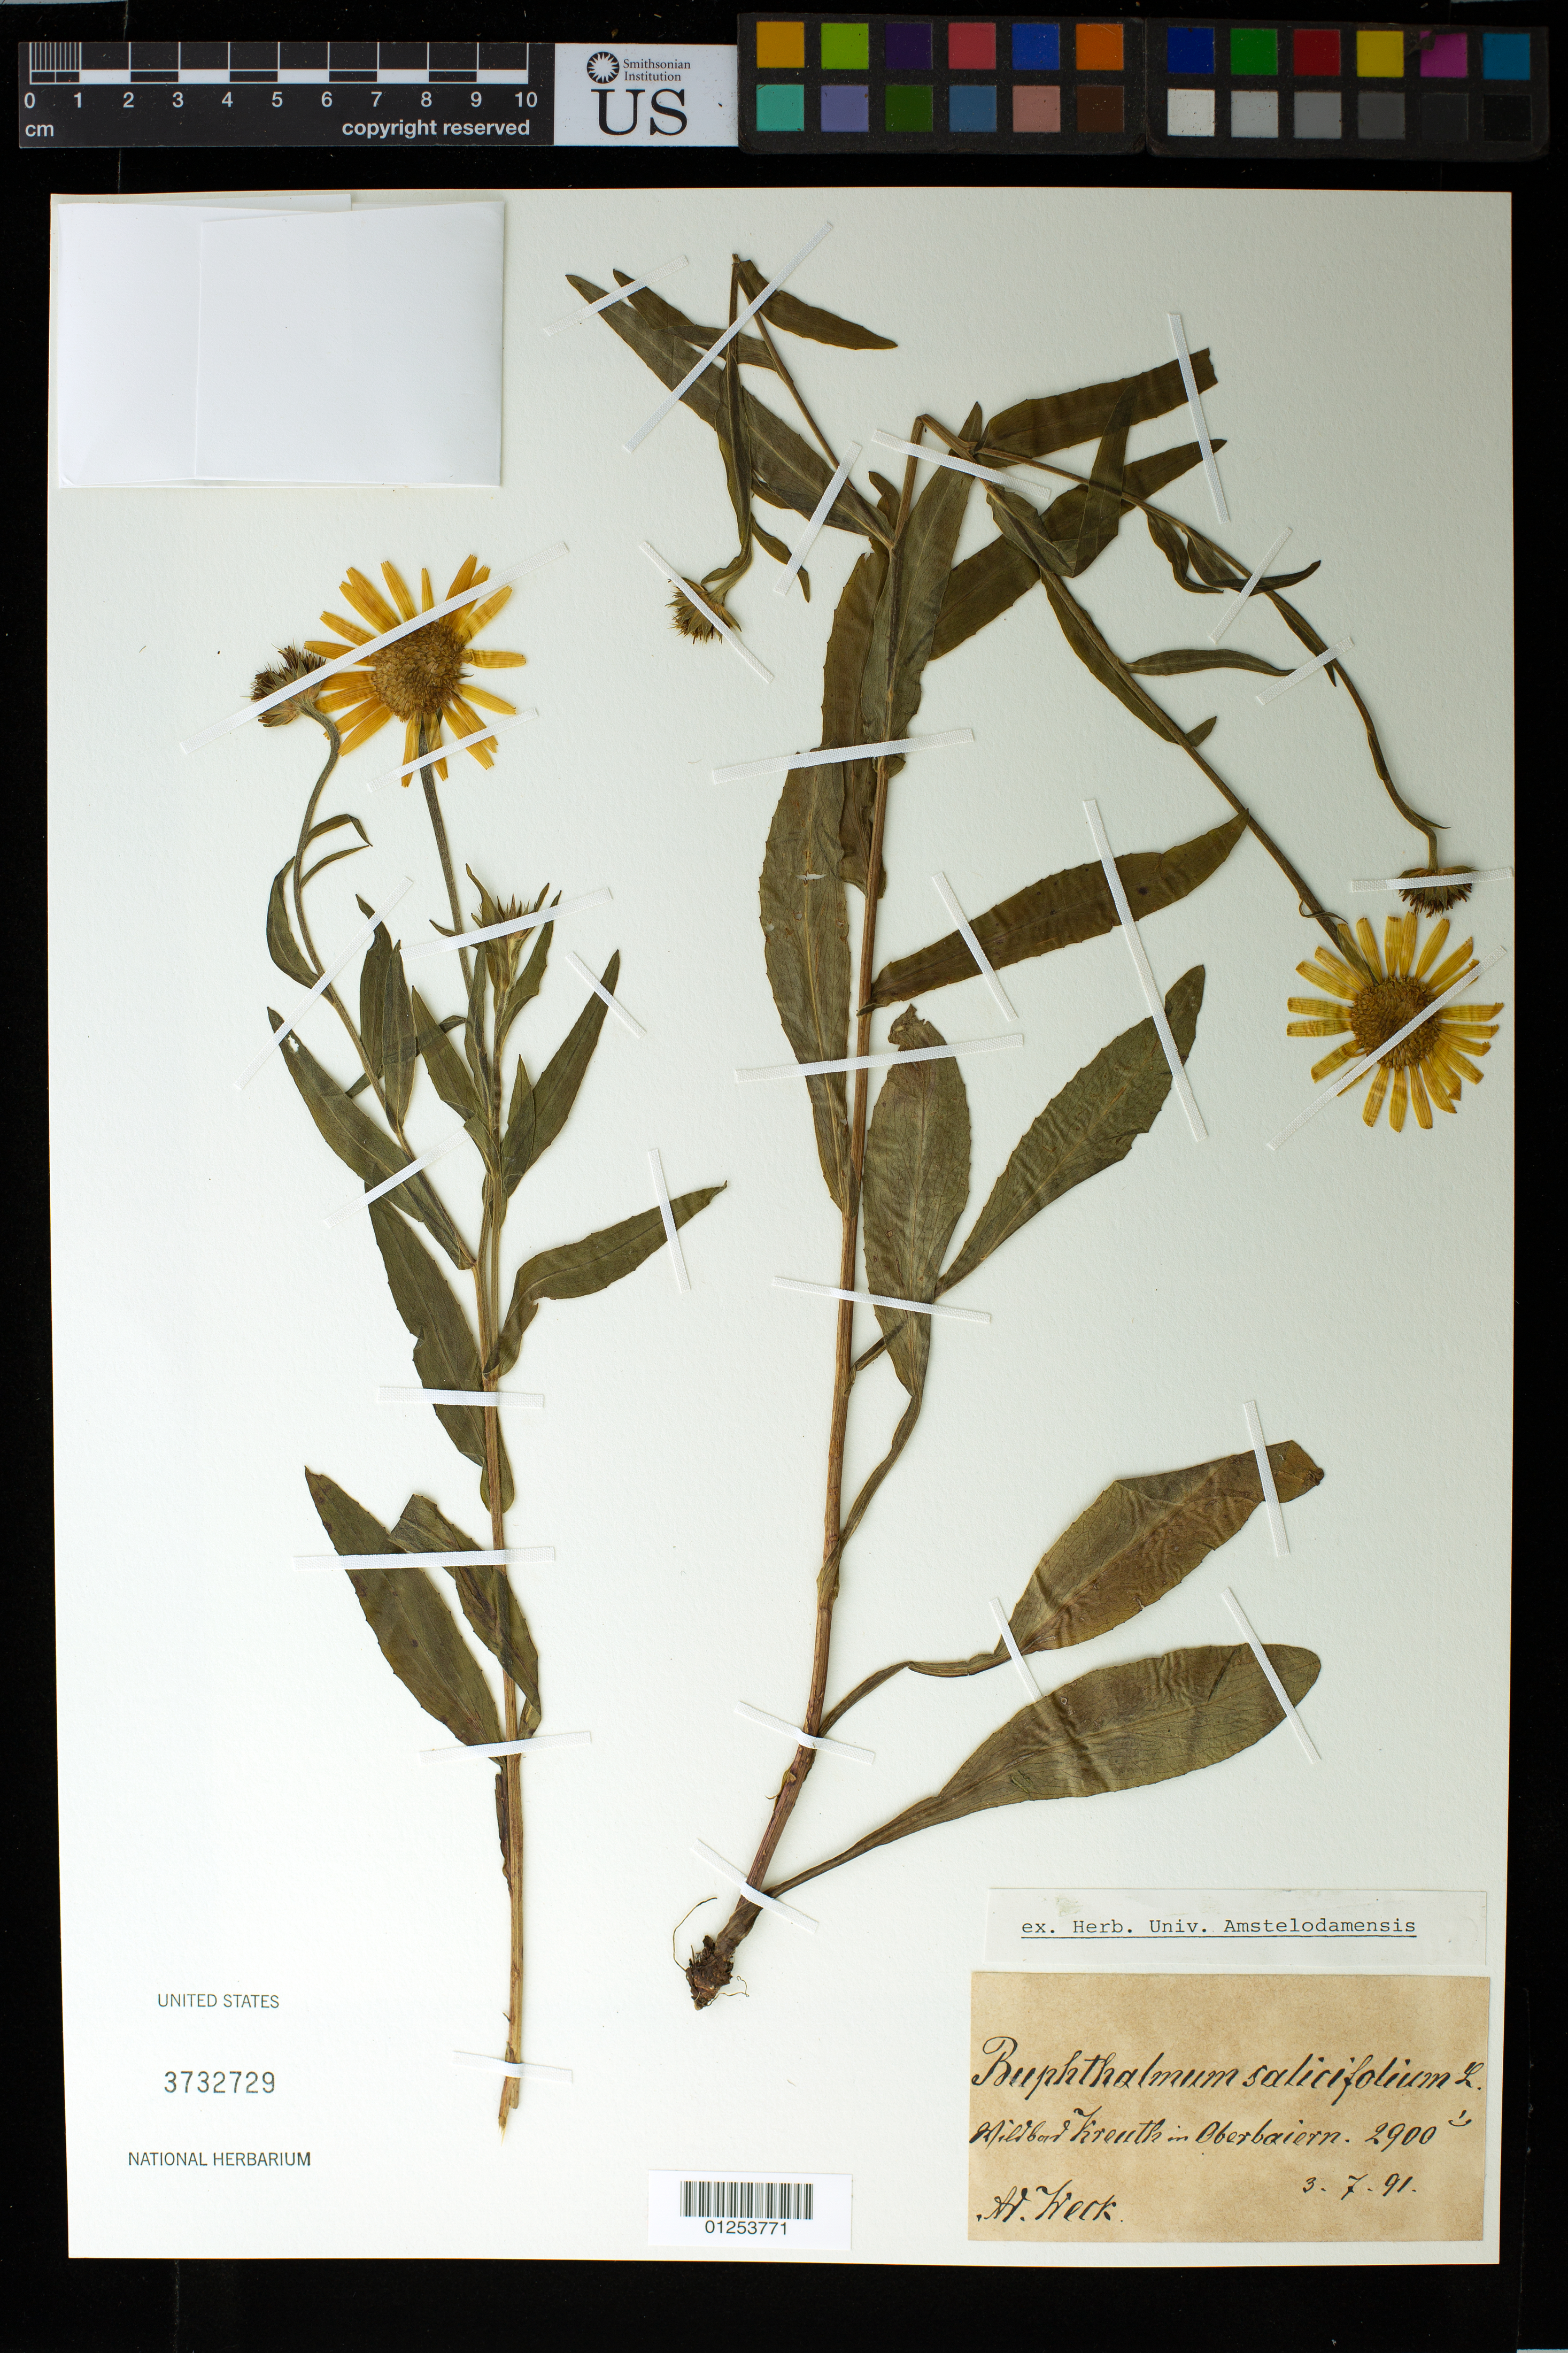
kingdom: Plantae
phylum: Tracheophyta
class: Magnoliopsida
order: Asterales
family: Asteraceae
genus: Buphthalmum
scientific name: Buphthalmum salicifolium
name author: L.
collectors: H. Heck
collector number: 2900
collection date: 1891-03-07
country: Germany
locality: Mildband Kreuth in Oberbaiern [interpreted].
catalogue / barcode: US 3732729